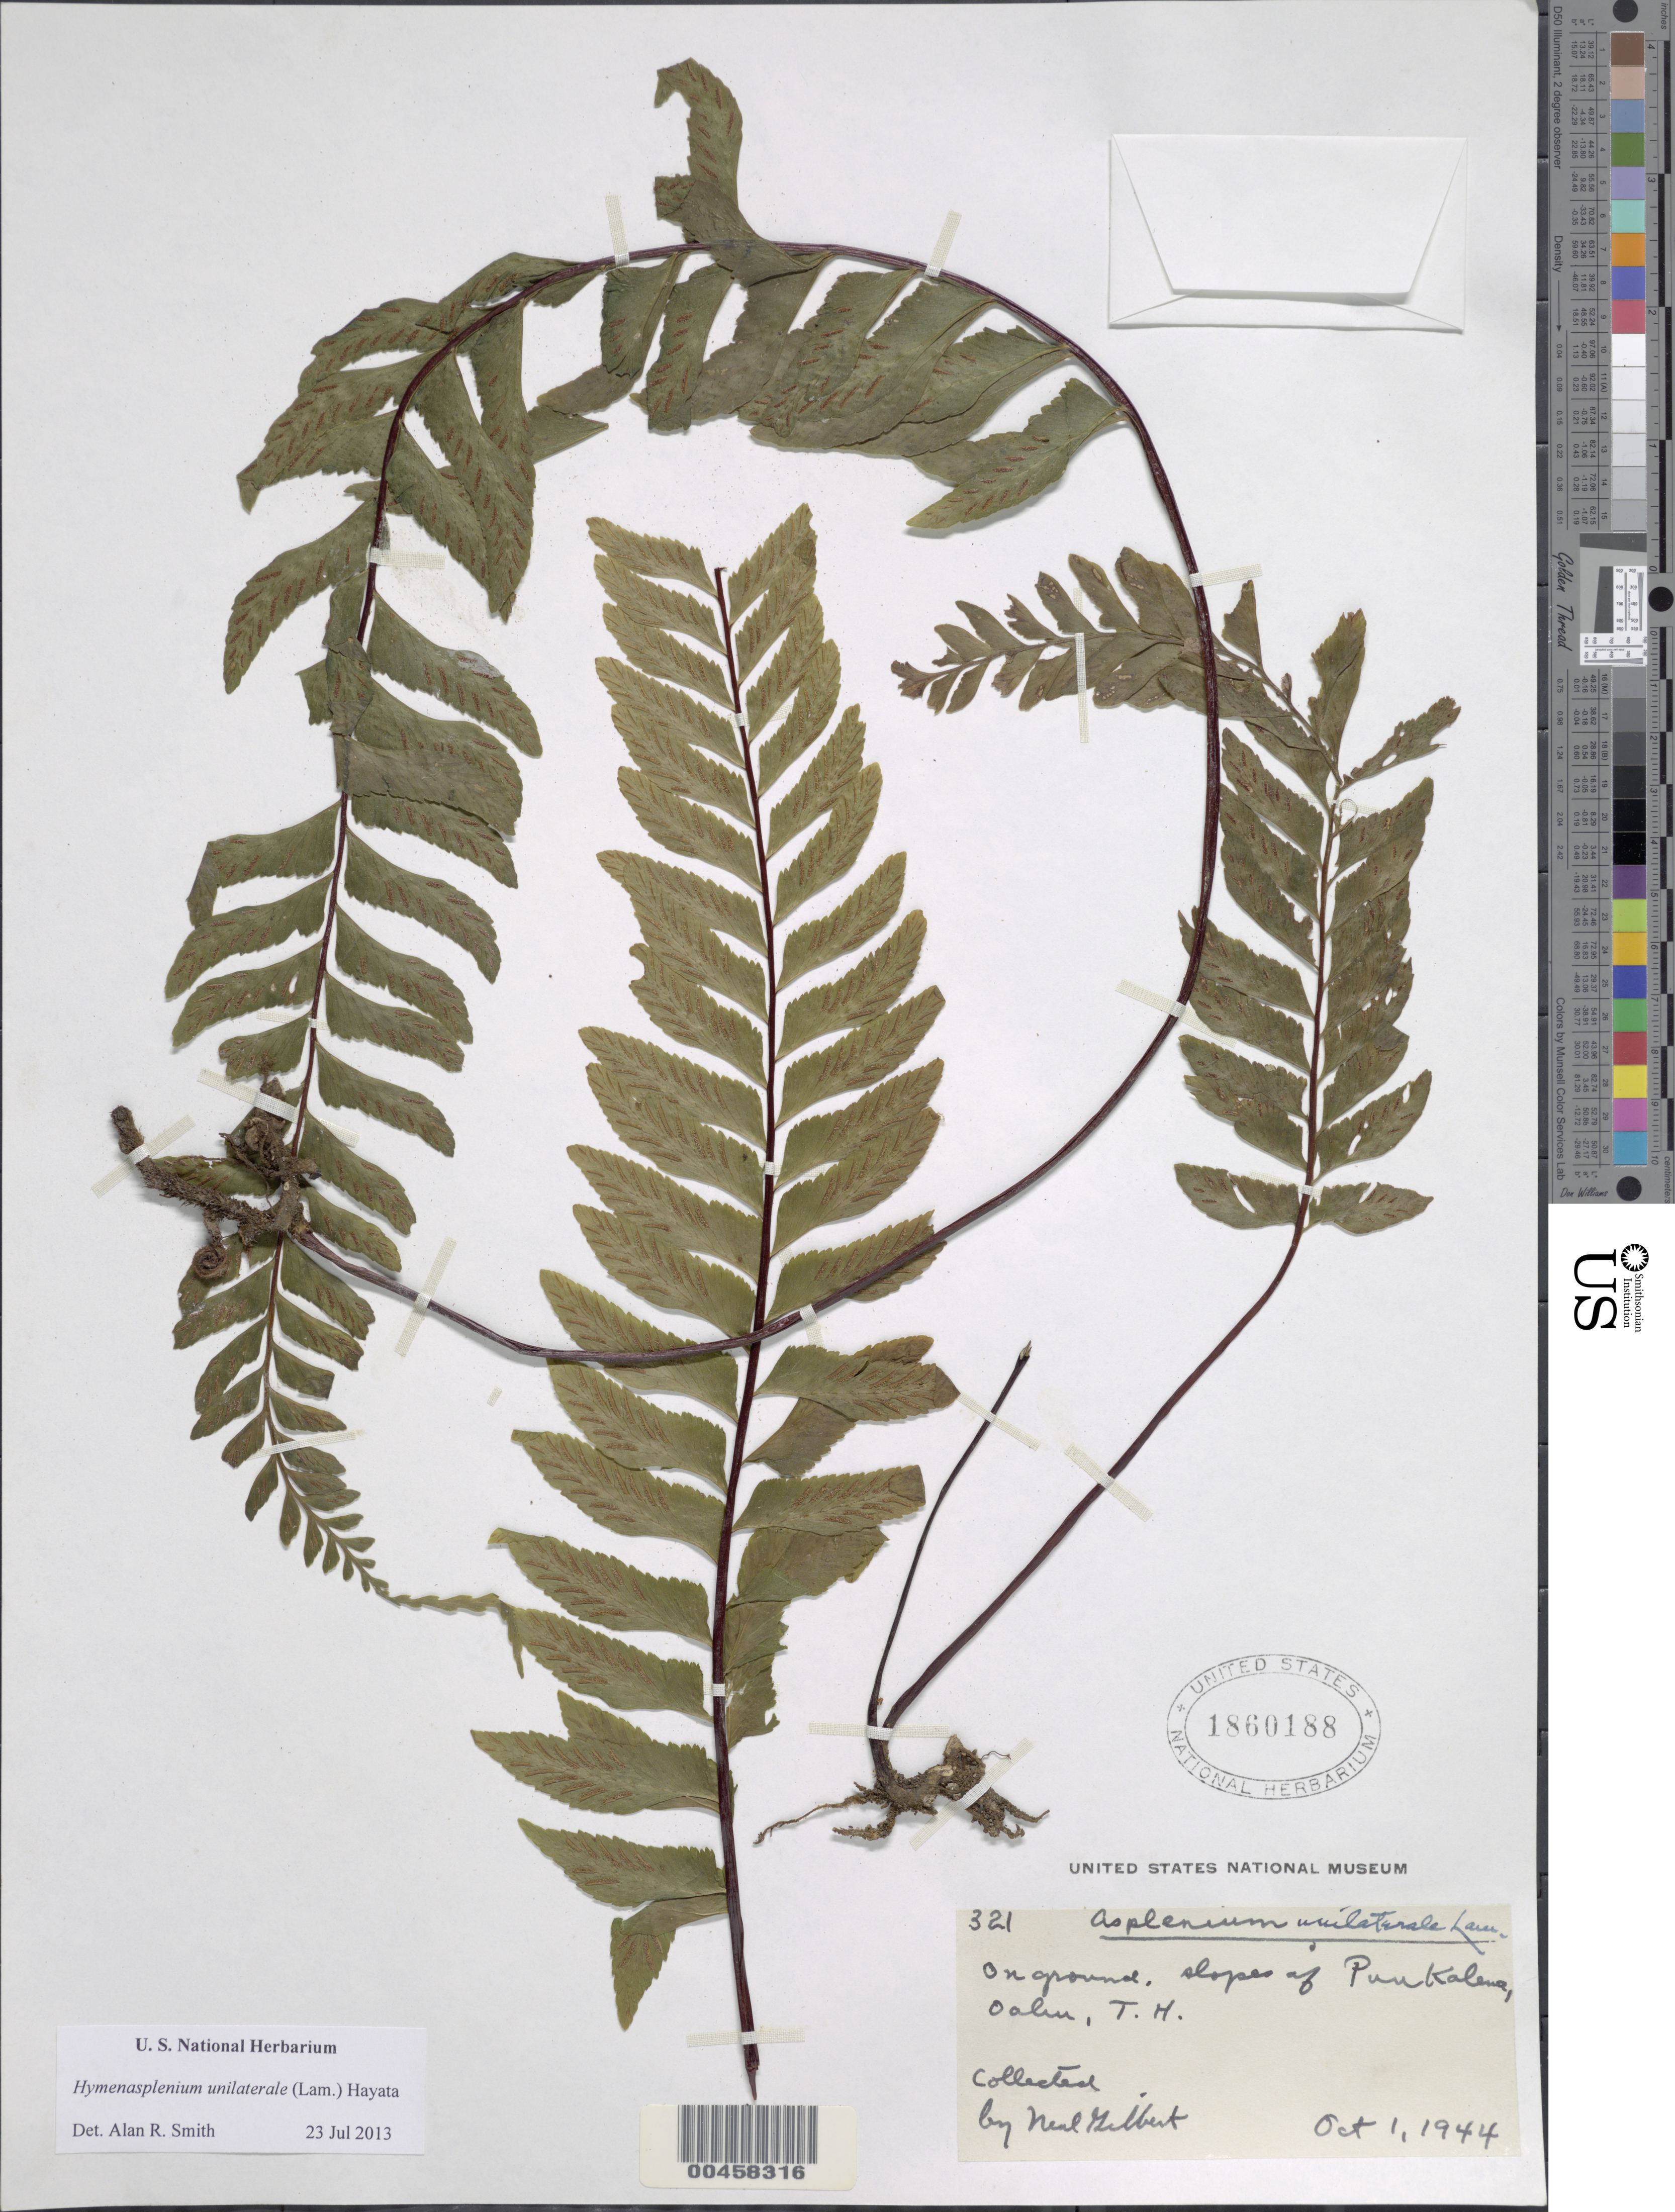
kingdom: Plantae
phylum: Tracheophyta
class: Polypodiopsida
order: Polypodiales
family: Aspleniaceae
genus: Hymenasplenium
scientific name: Hymenasplenium unilaterale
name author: (Lam.) Hayata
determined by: Smith, Alan R., (UC)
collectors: N. Gilbert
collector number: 321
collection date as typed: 1 Oct 1944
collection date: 1944-10-01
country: United States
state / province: Hawaii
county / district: Honolulu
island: Oahu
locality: Slopes of Puu Kalena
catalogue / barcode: US 1860188